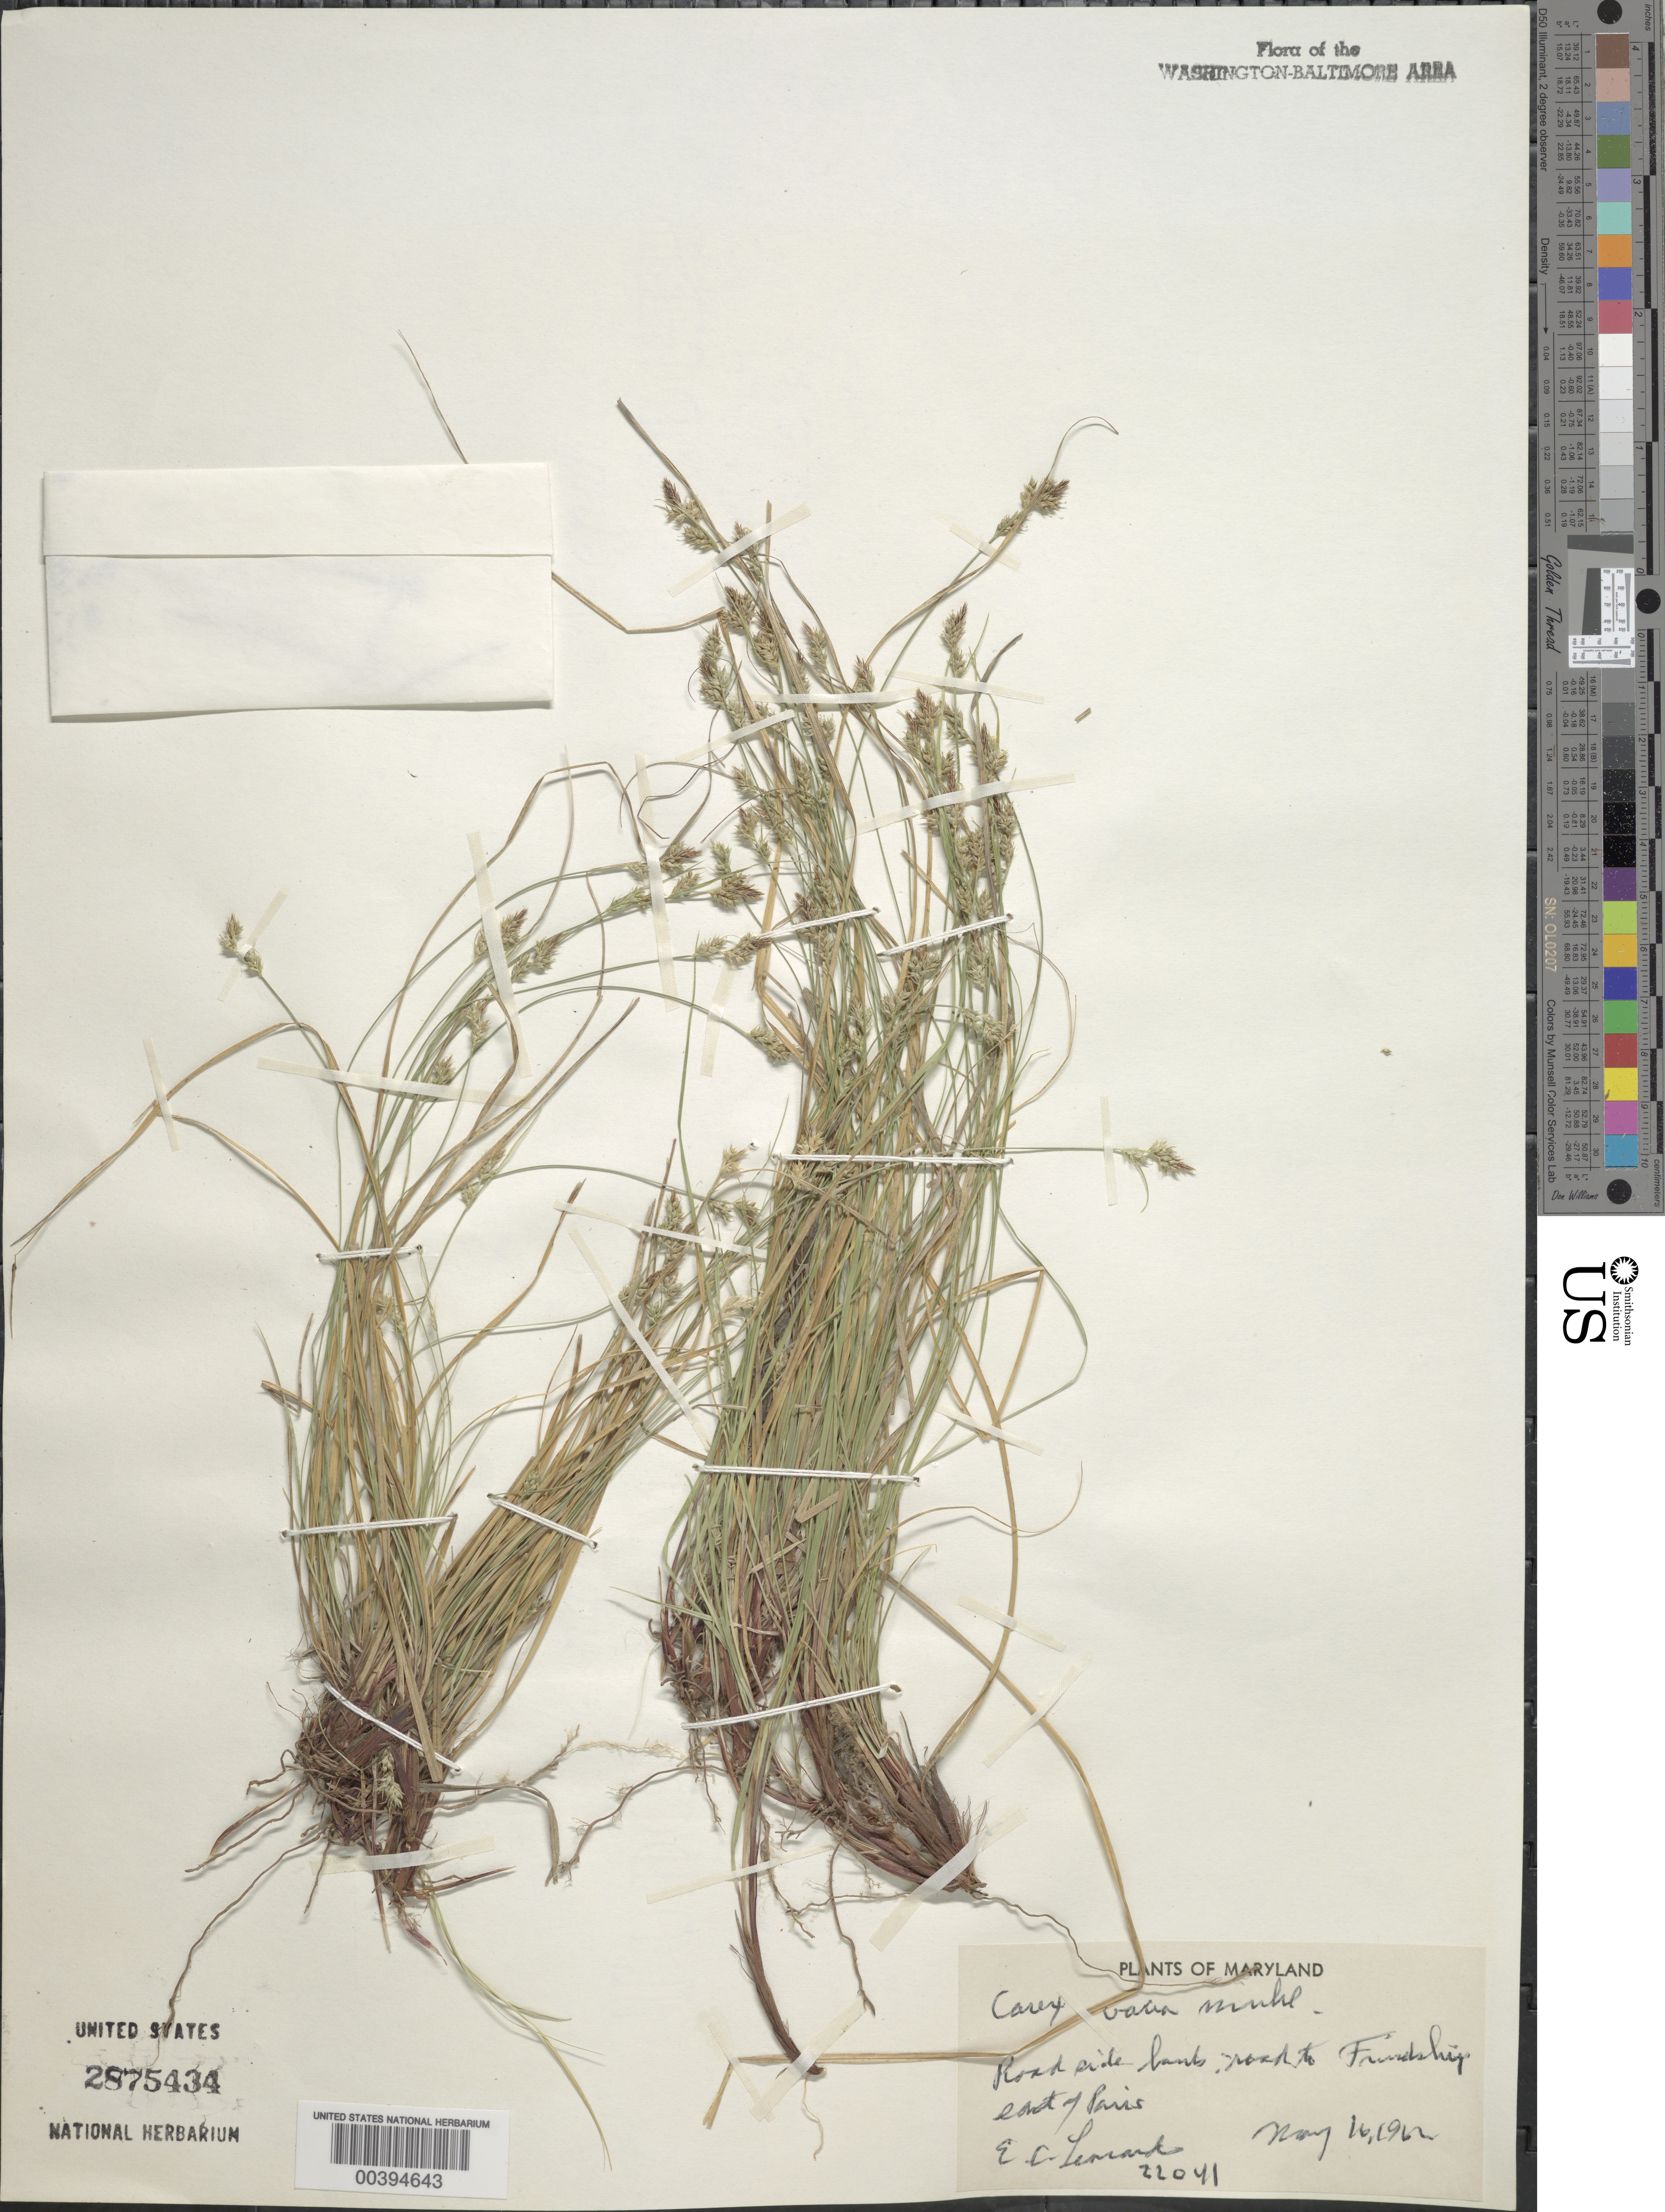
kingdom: Plantae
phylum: Tracheophyta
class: Liliopsida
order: Poales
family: Cyperaceae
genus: Carex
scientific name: Carex albicans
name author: Willd. ex Spreng.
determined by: Shetler, Stanwyn G., (US), NMNH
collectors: E. C. Leonard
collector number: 22041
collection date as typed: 16 May 1962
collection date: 1962-05-16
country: United States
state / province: Maryland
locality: Road to Friendship, E of Paris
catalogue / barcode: US 2875434